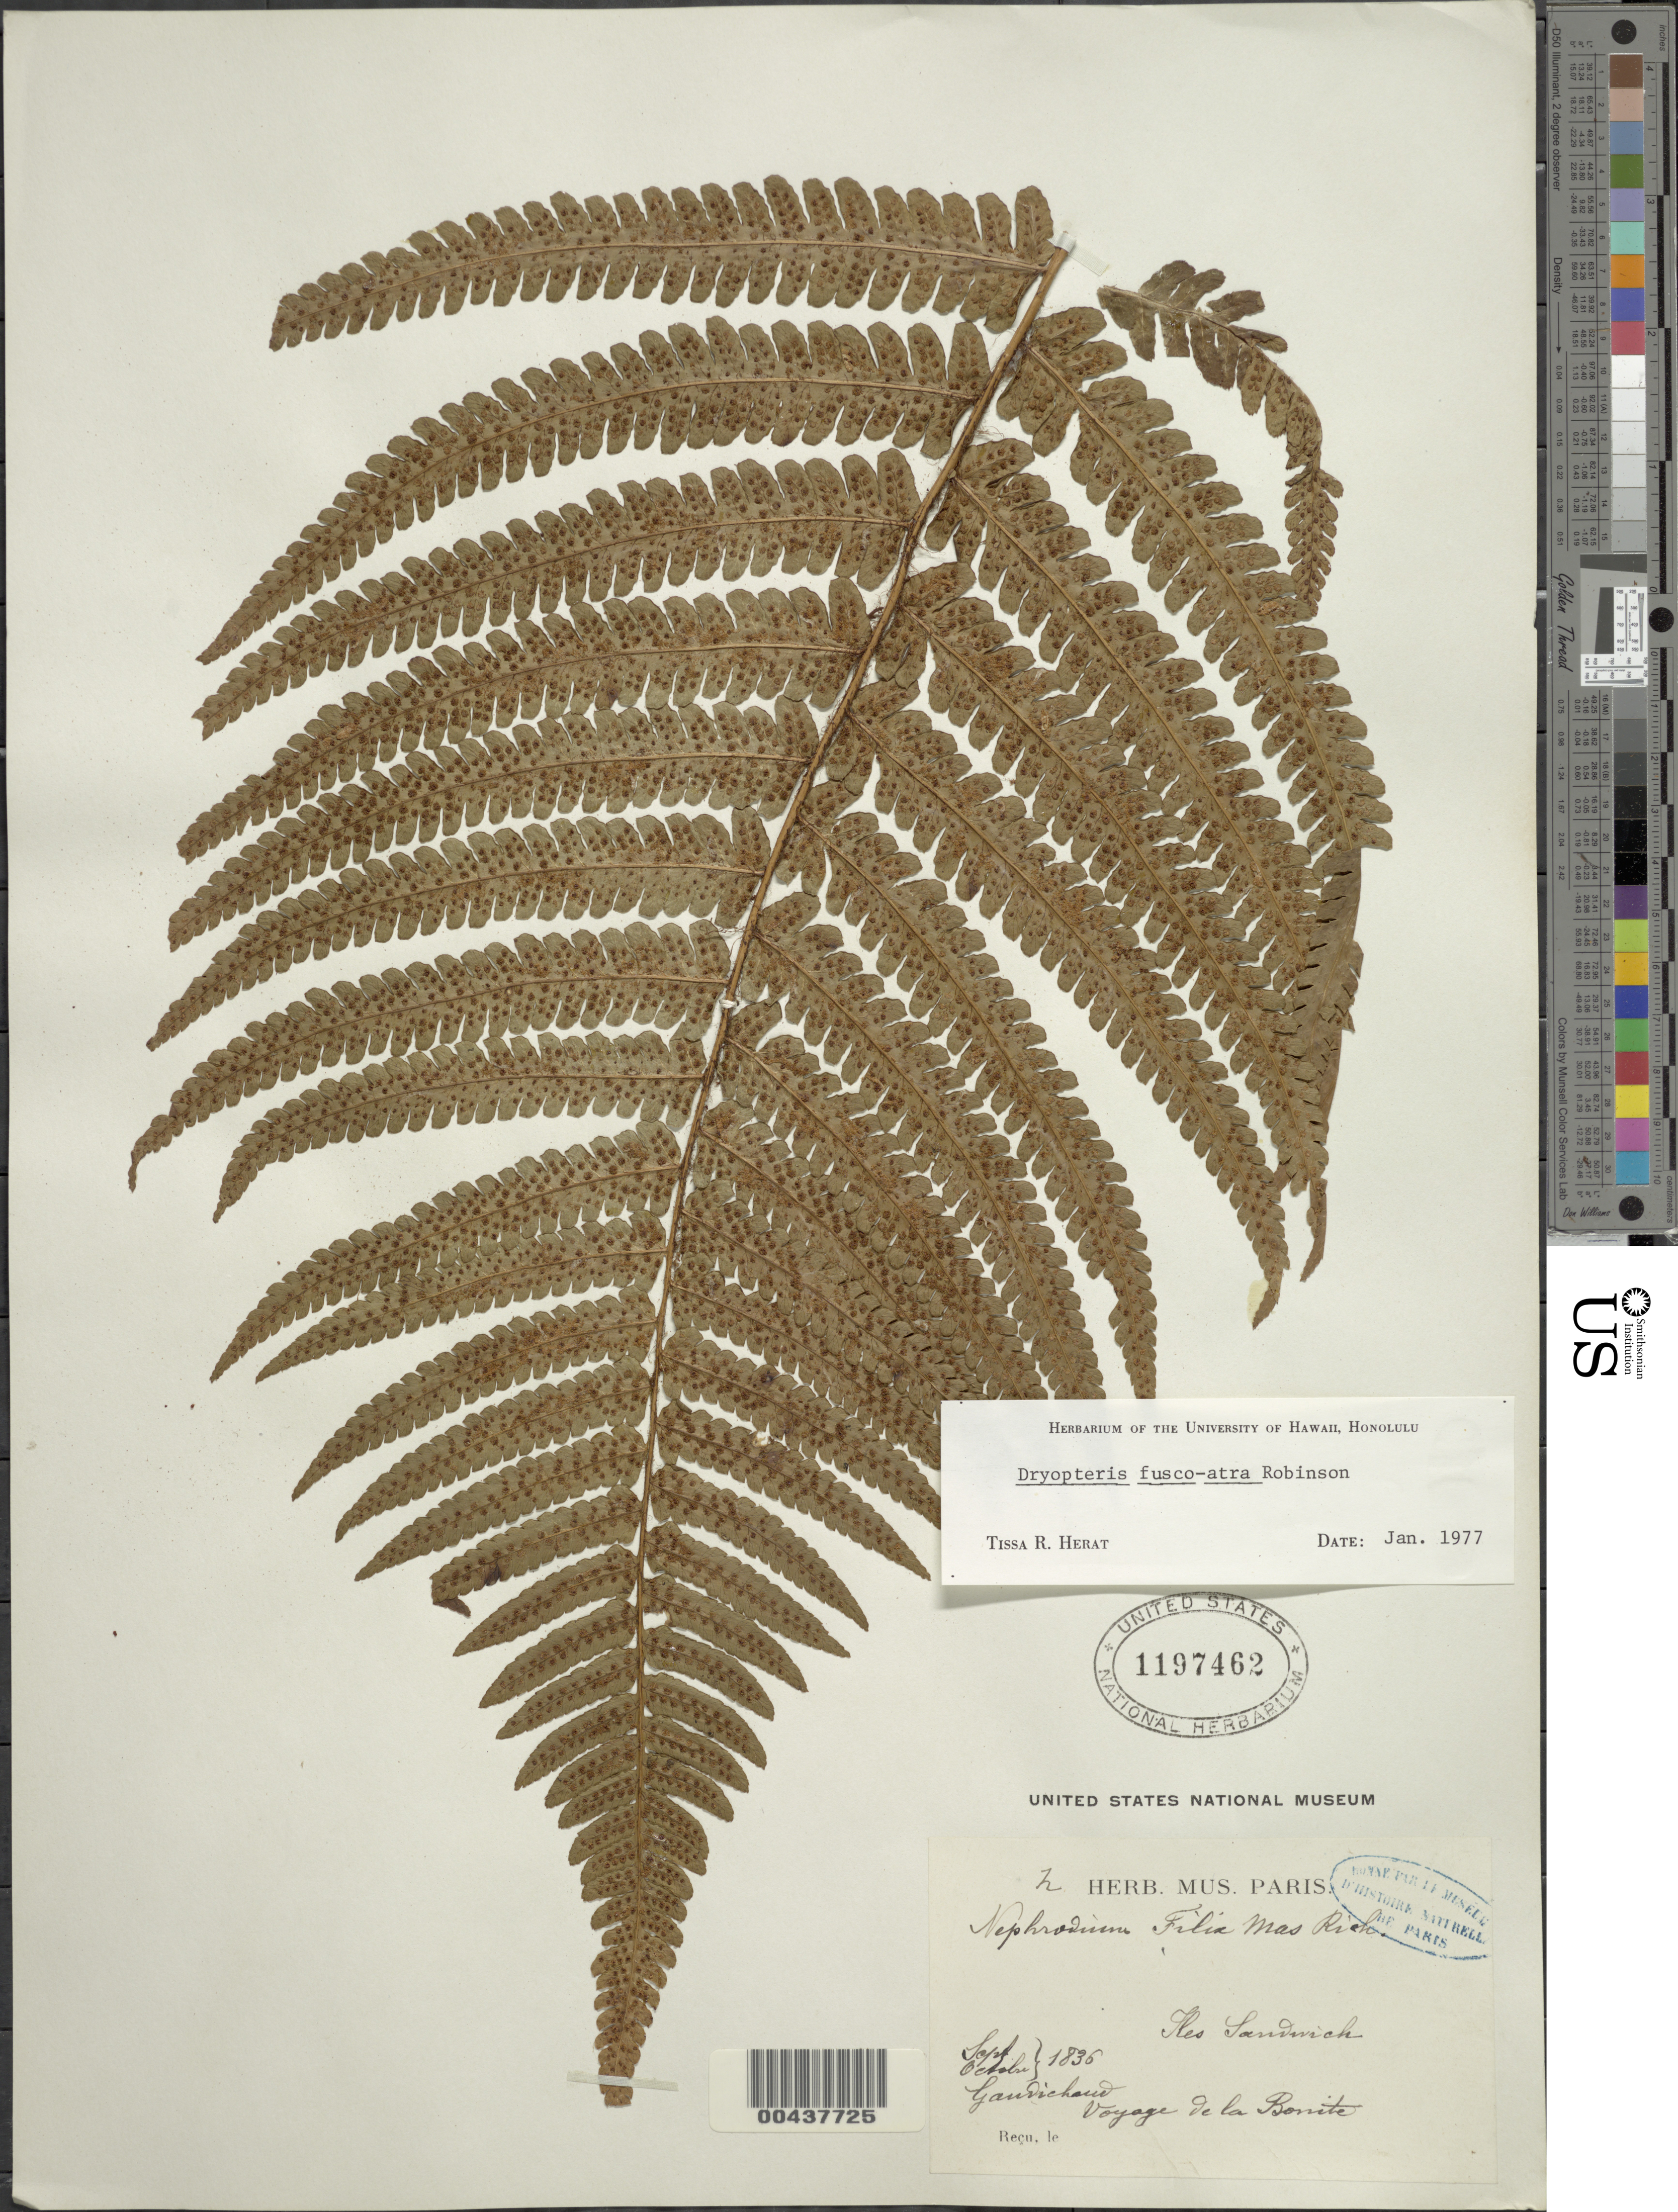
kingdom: Plantae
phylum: Tracheophyta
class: Polypodiopsida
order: Polypodiales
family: Dryopteridaceae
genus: Dryopteris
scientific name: Dryopteris fuscoatra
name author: (Hillebr.) W. J. Rob.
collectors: C. Gaudichaud & Voyage De La Bonite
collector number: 2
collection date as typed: Sep 1836 to Oct 1836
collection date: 1836-09/1836-10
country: United States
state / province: Hawaii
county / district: Kauai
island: Kaua'i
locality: Iles Sandwich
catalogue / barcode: US 1197462